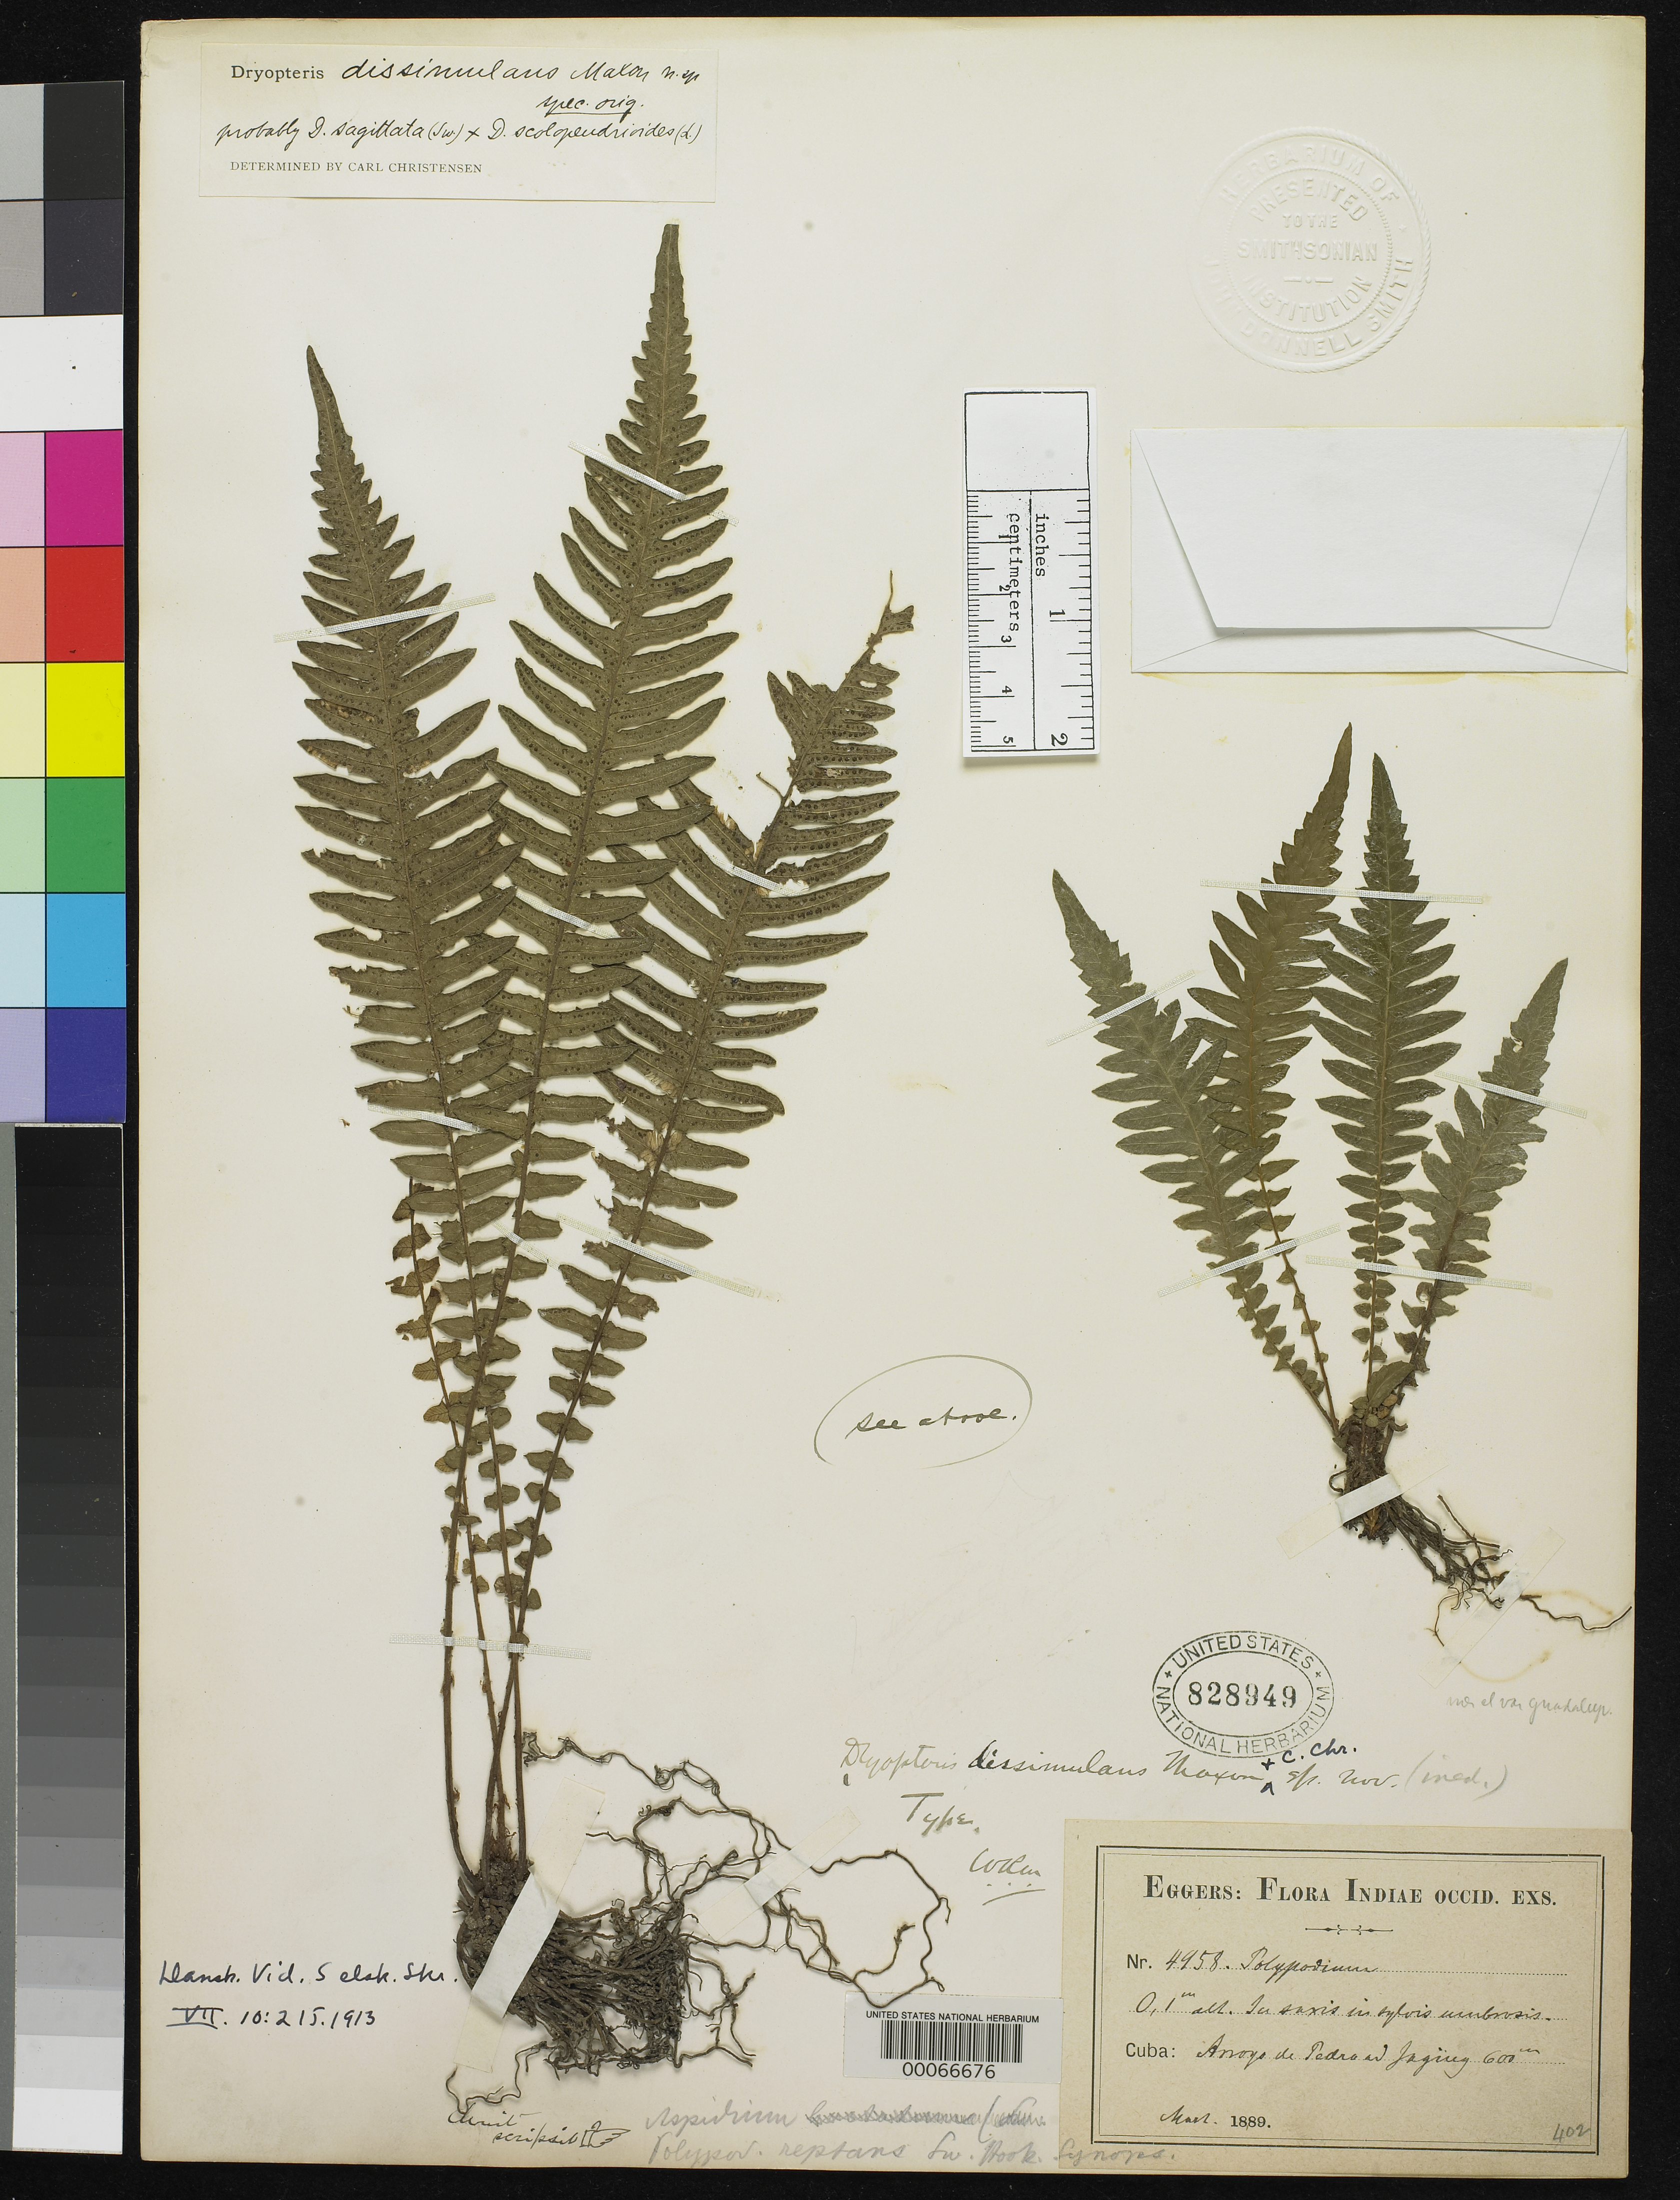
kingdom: Plantae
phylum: Tracheophyta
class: Polypodiopsida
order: Polypodiales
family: Dryopteridaceae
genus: Dryopteris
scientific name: Dryopteris dissimulans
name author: Maxon & C. Chr.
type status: Holotype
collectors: H. F. A. von Eggers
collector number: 4958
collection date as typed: Mar 1889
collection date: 1889-03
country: Cuba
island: Greater Antilles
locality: Arroyo de Podro au Jaguey.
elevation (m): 600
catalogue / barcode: US 828949